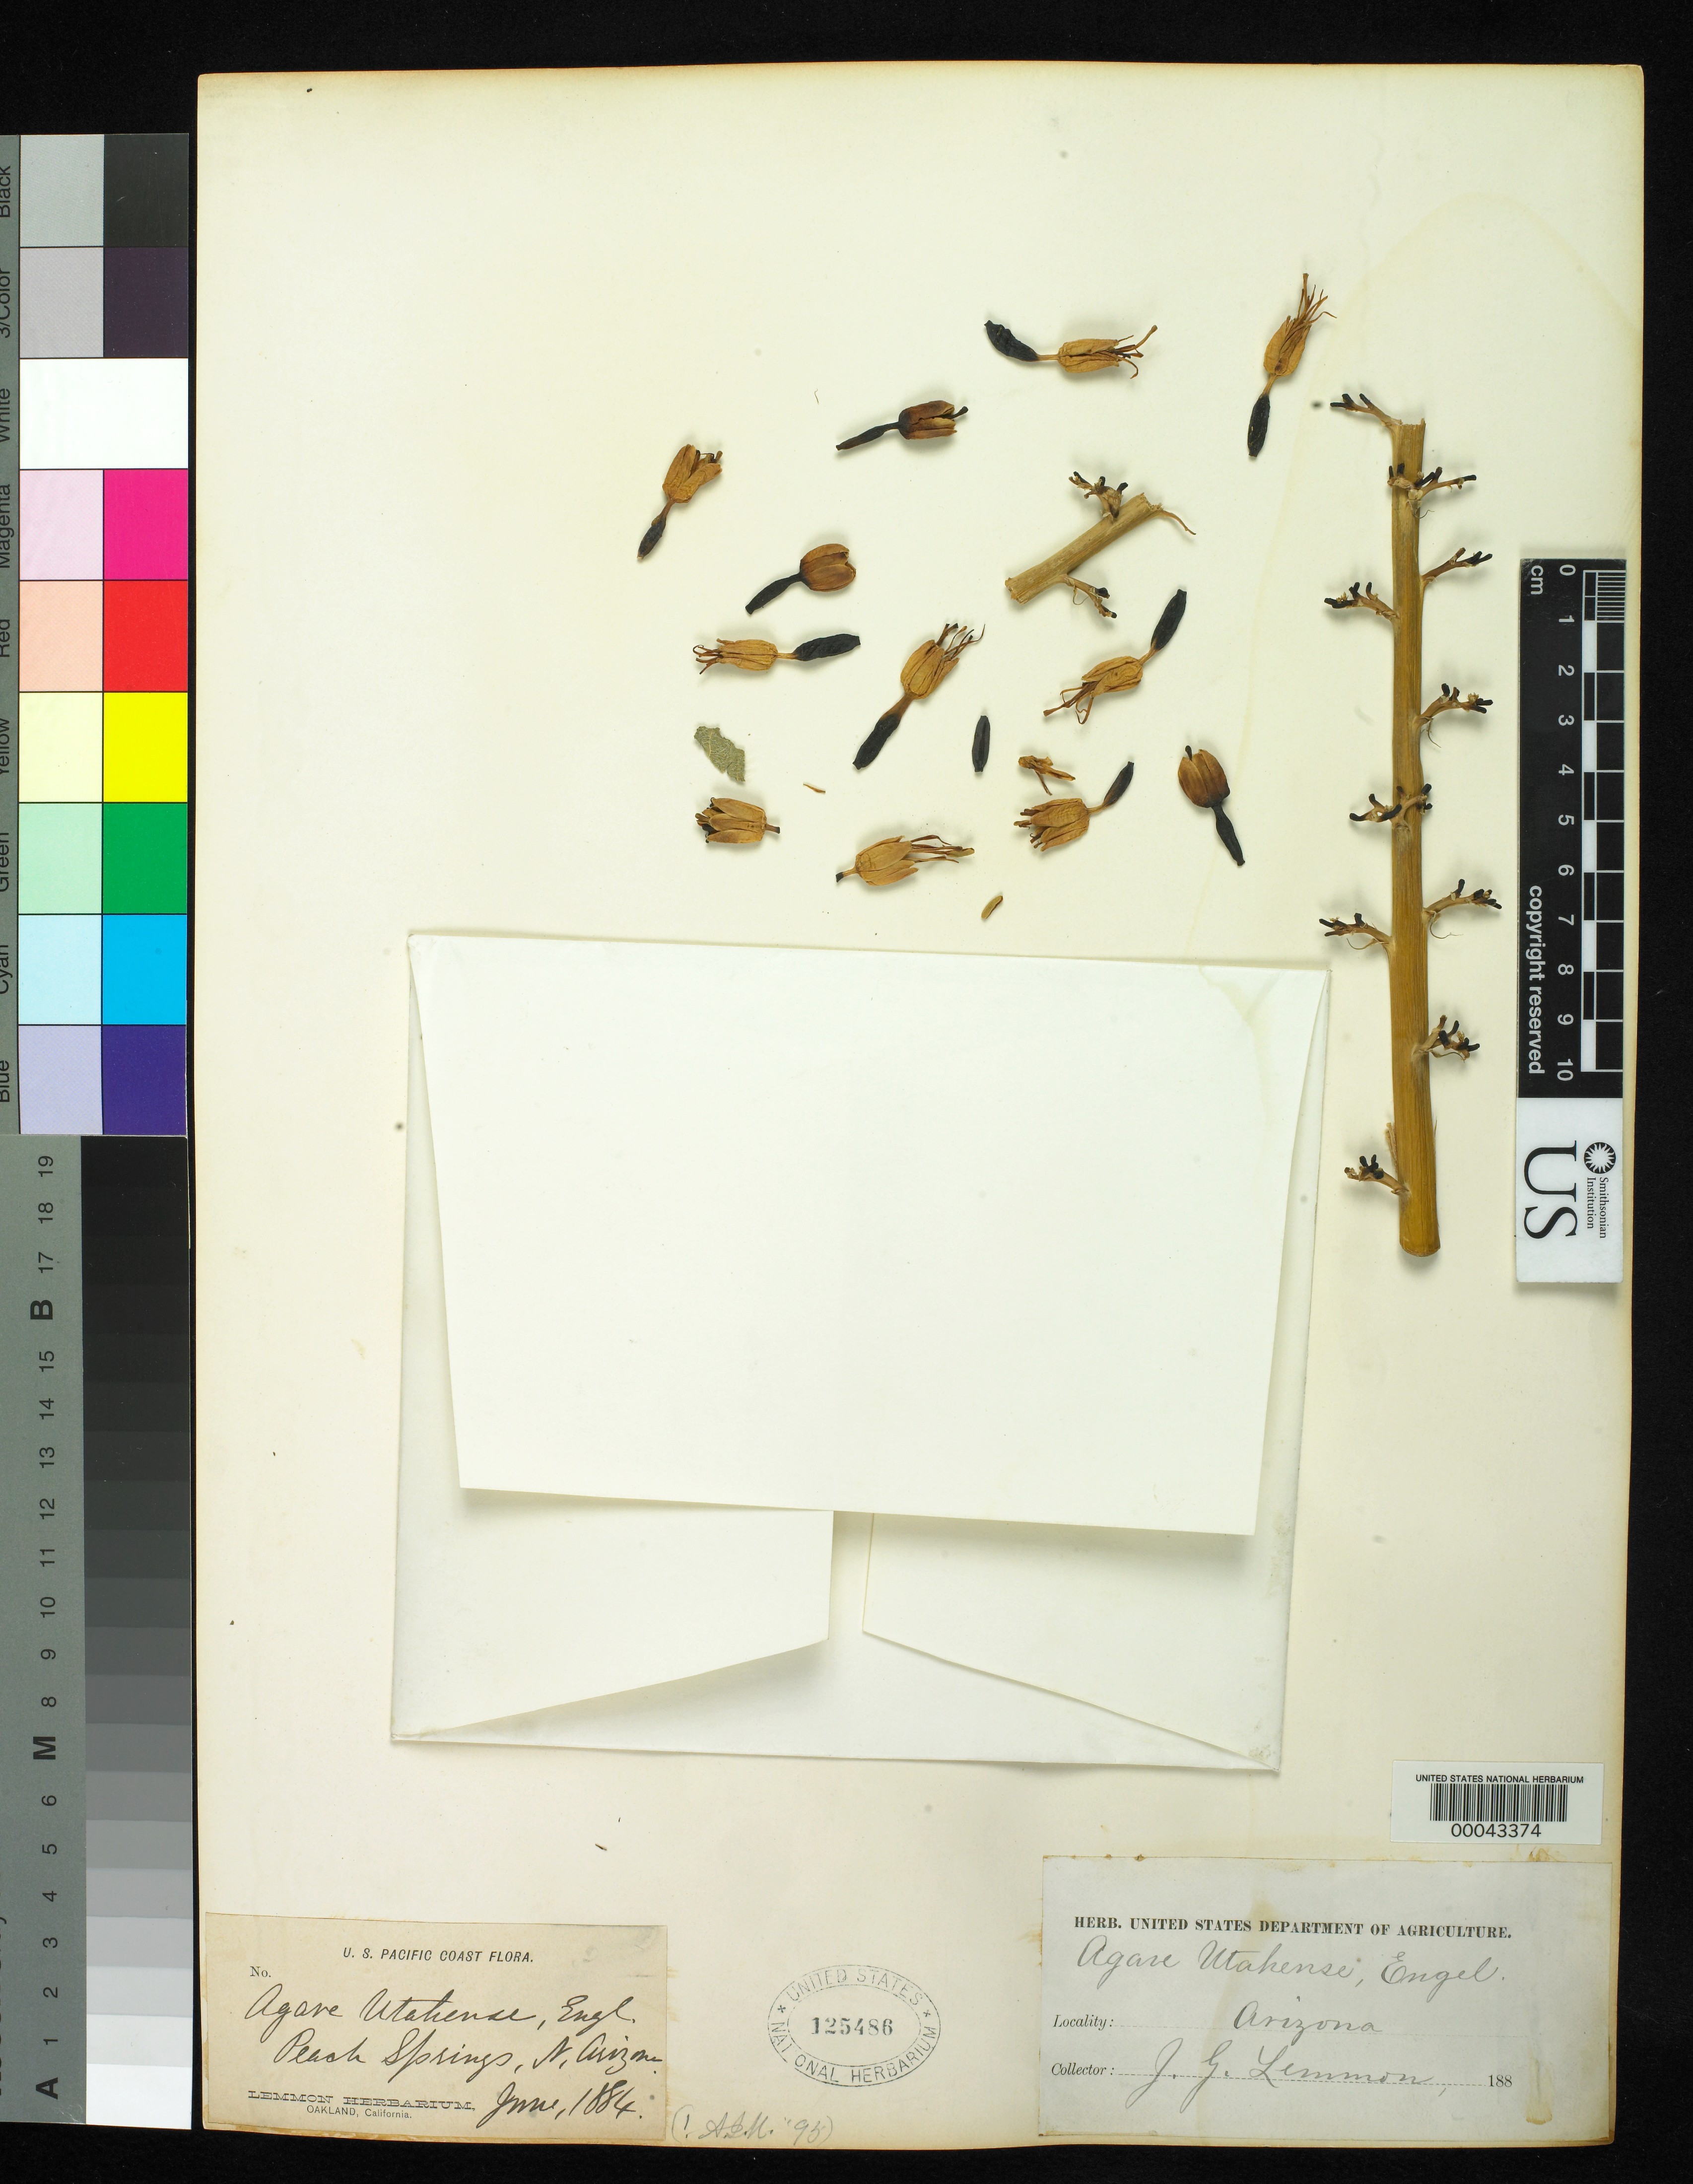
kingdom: Plantae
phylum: Tracheophyta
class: Liliopsida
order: Asparagales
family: Asparagaceae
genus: Agave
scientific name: Agave utahensis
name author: Engelm.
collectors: J. G. Lemmon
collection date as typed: Jun 1884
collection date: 1884-06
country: United States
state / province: Arizona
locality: Peach springs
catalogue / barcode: US 125486